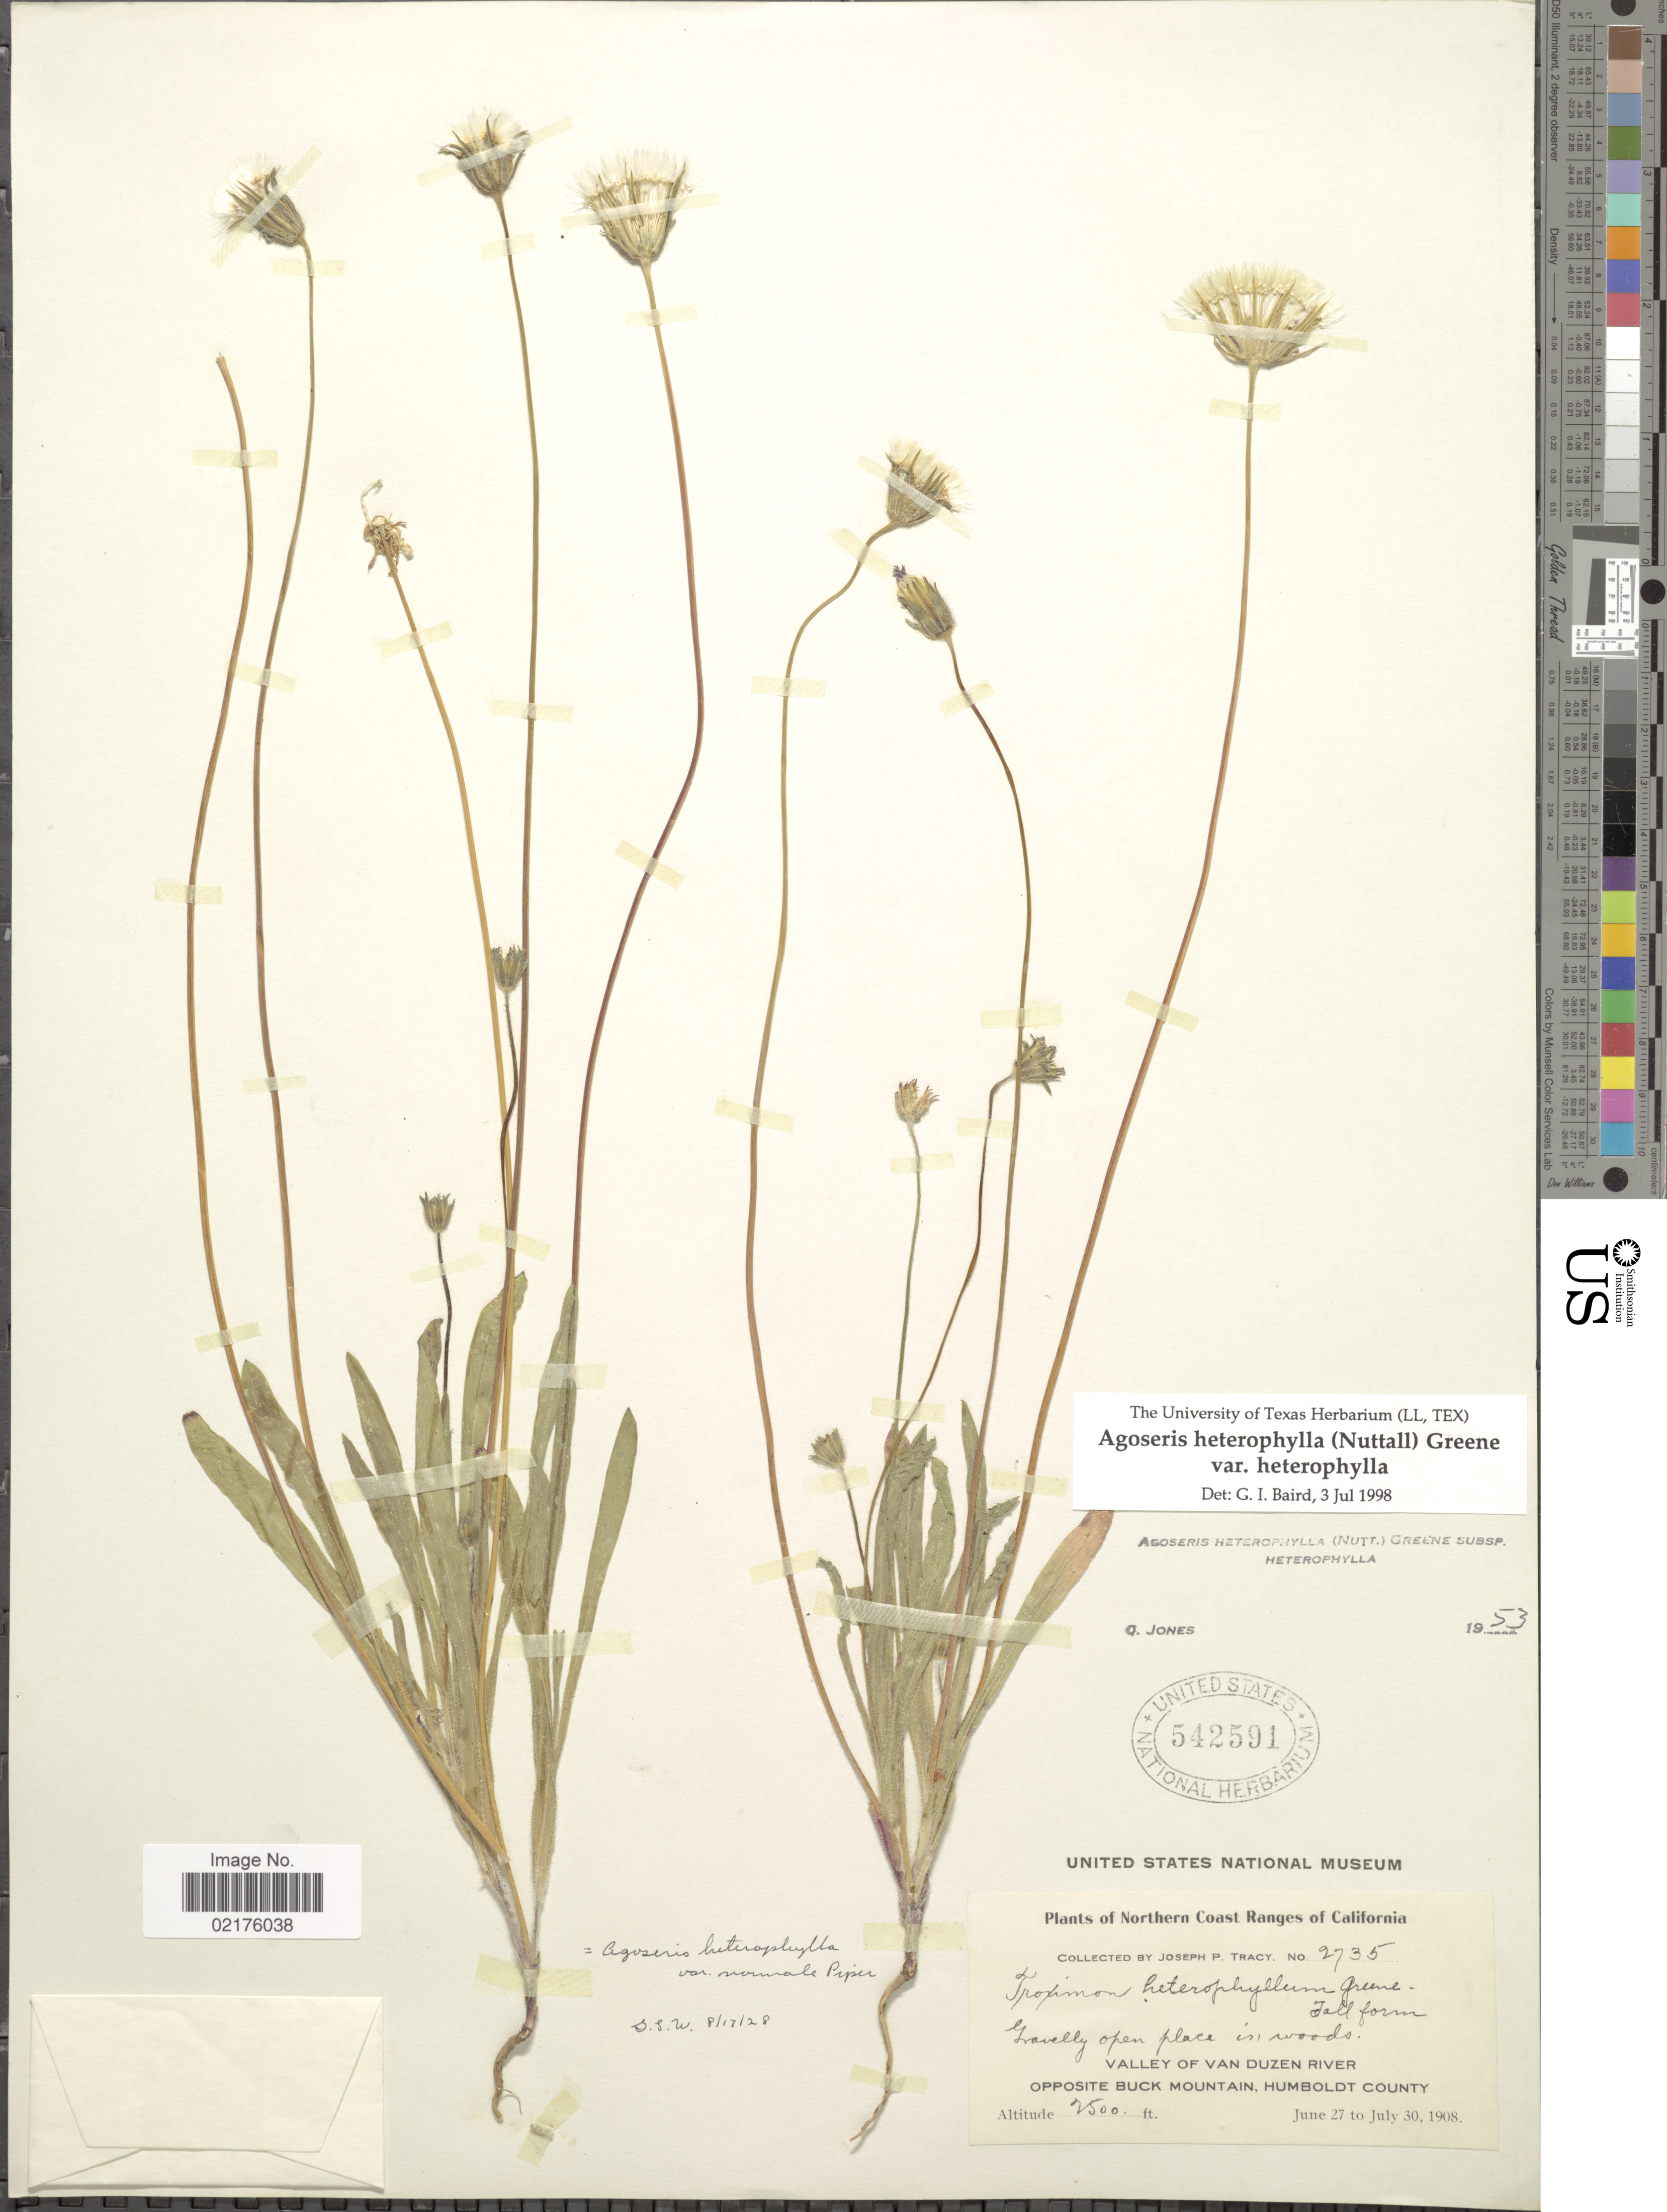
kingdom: Plantae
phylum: Tracheophyta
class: Magnoliopsida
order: Asterales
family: Asteraceae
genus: Agoseris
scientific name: Agoseris heterophylla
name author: (Nutt.) Greene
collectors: J. Tracy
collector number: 2735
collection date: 1908-06-27/1908-07-30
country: United States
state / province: California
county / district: Humboldt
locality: Northern Coast of Ranges of California, Valley of Van Duzen River Opposite Buck Mountain, Humboldt County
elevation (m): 762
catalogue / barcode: US 542591